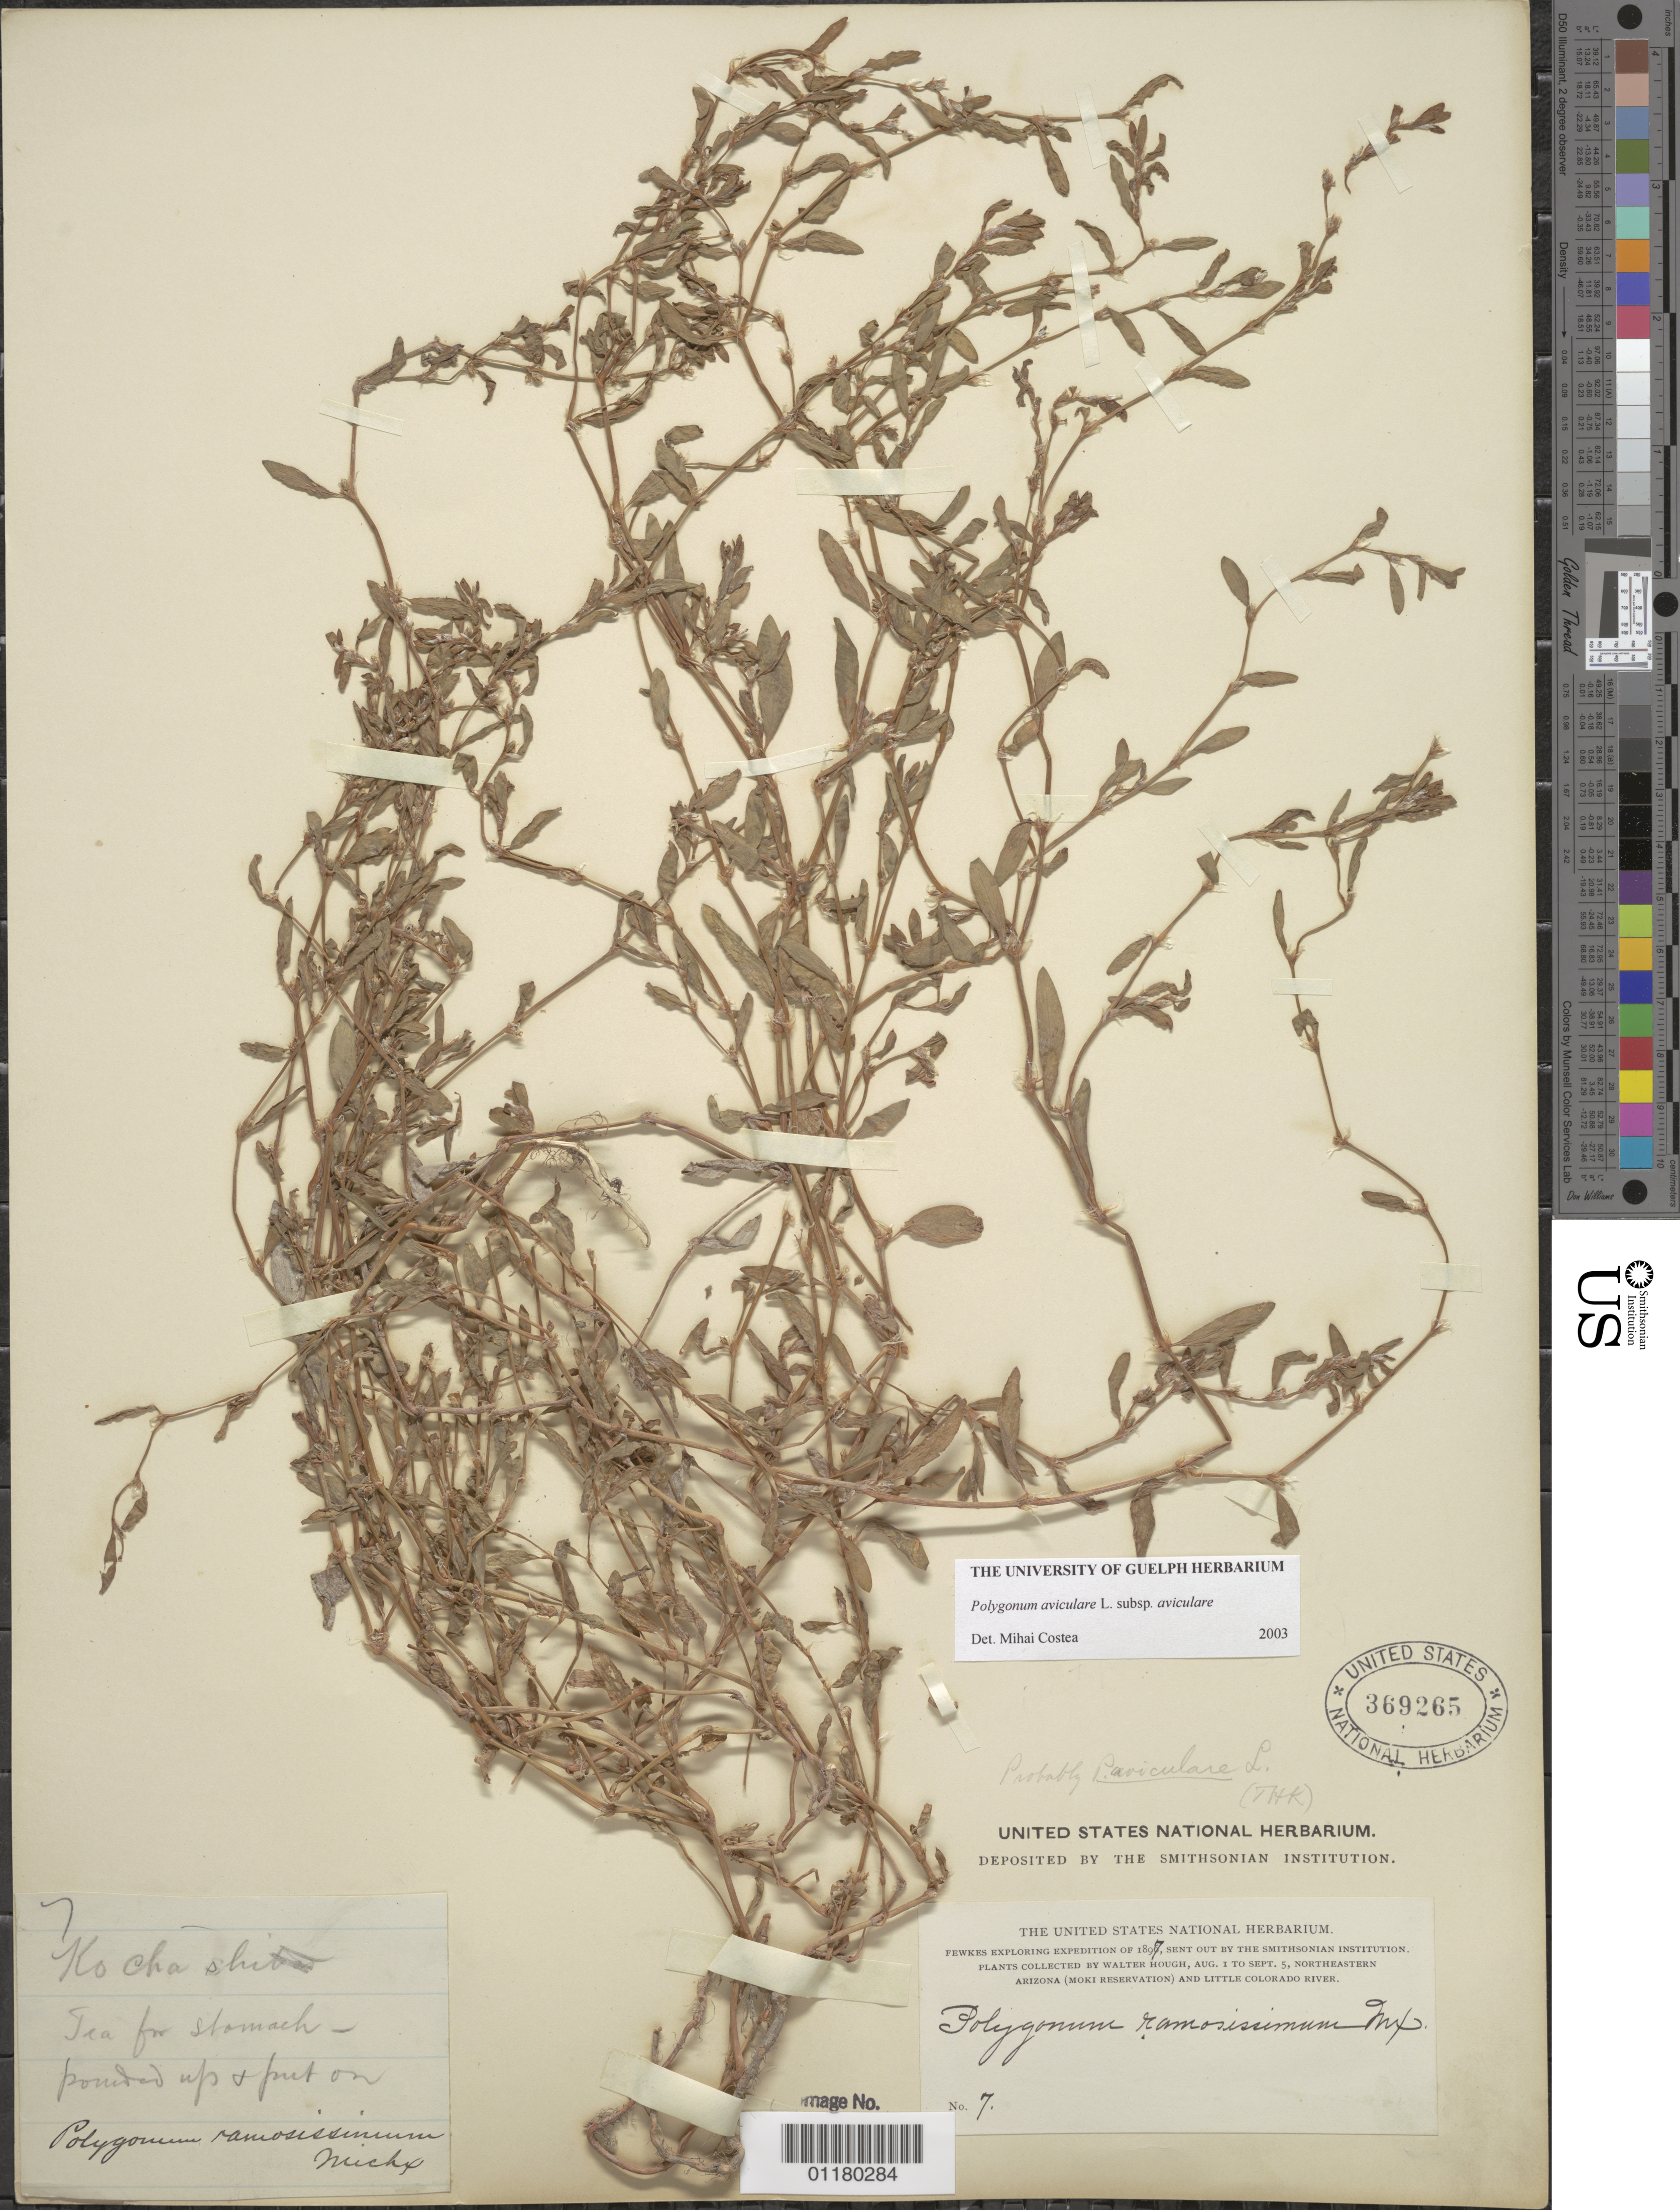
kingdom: Plantae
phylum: Tracheophyta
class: Magnoliopsida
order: Caryophyllales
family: Polygonaceae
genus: Polygonum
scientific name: Polygonum aviculare subsp. aviculare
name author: L.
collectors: W. Hough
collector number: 7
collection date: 1896-08-01/1896-09-05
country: United States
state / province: Arizona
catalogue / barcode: US 369265